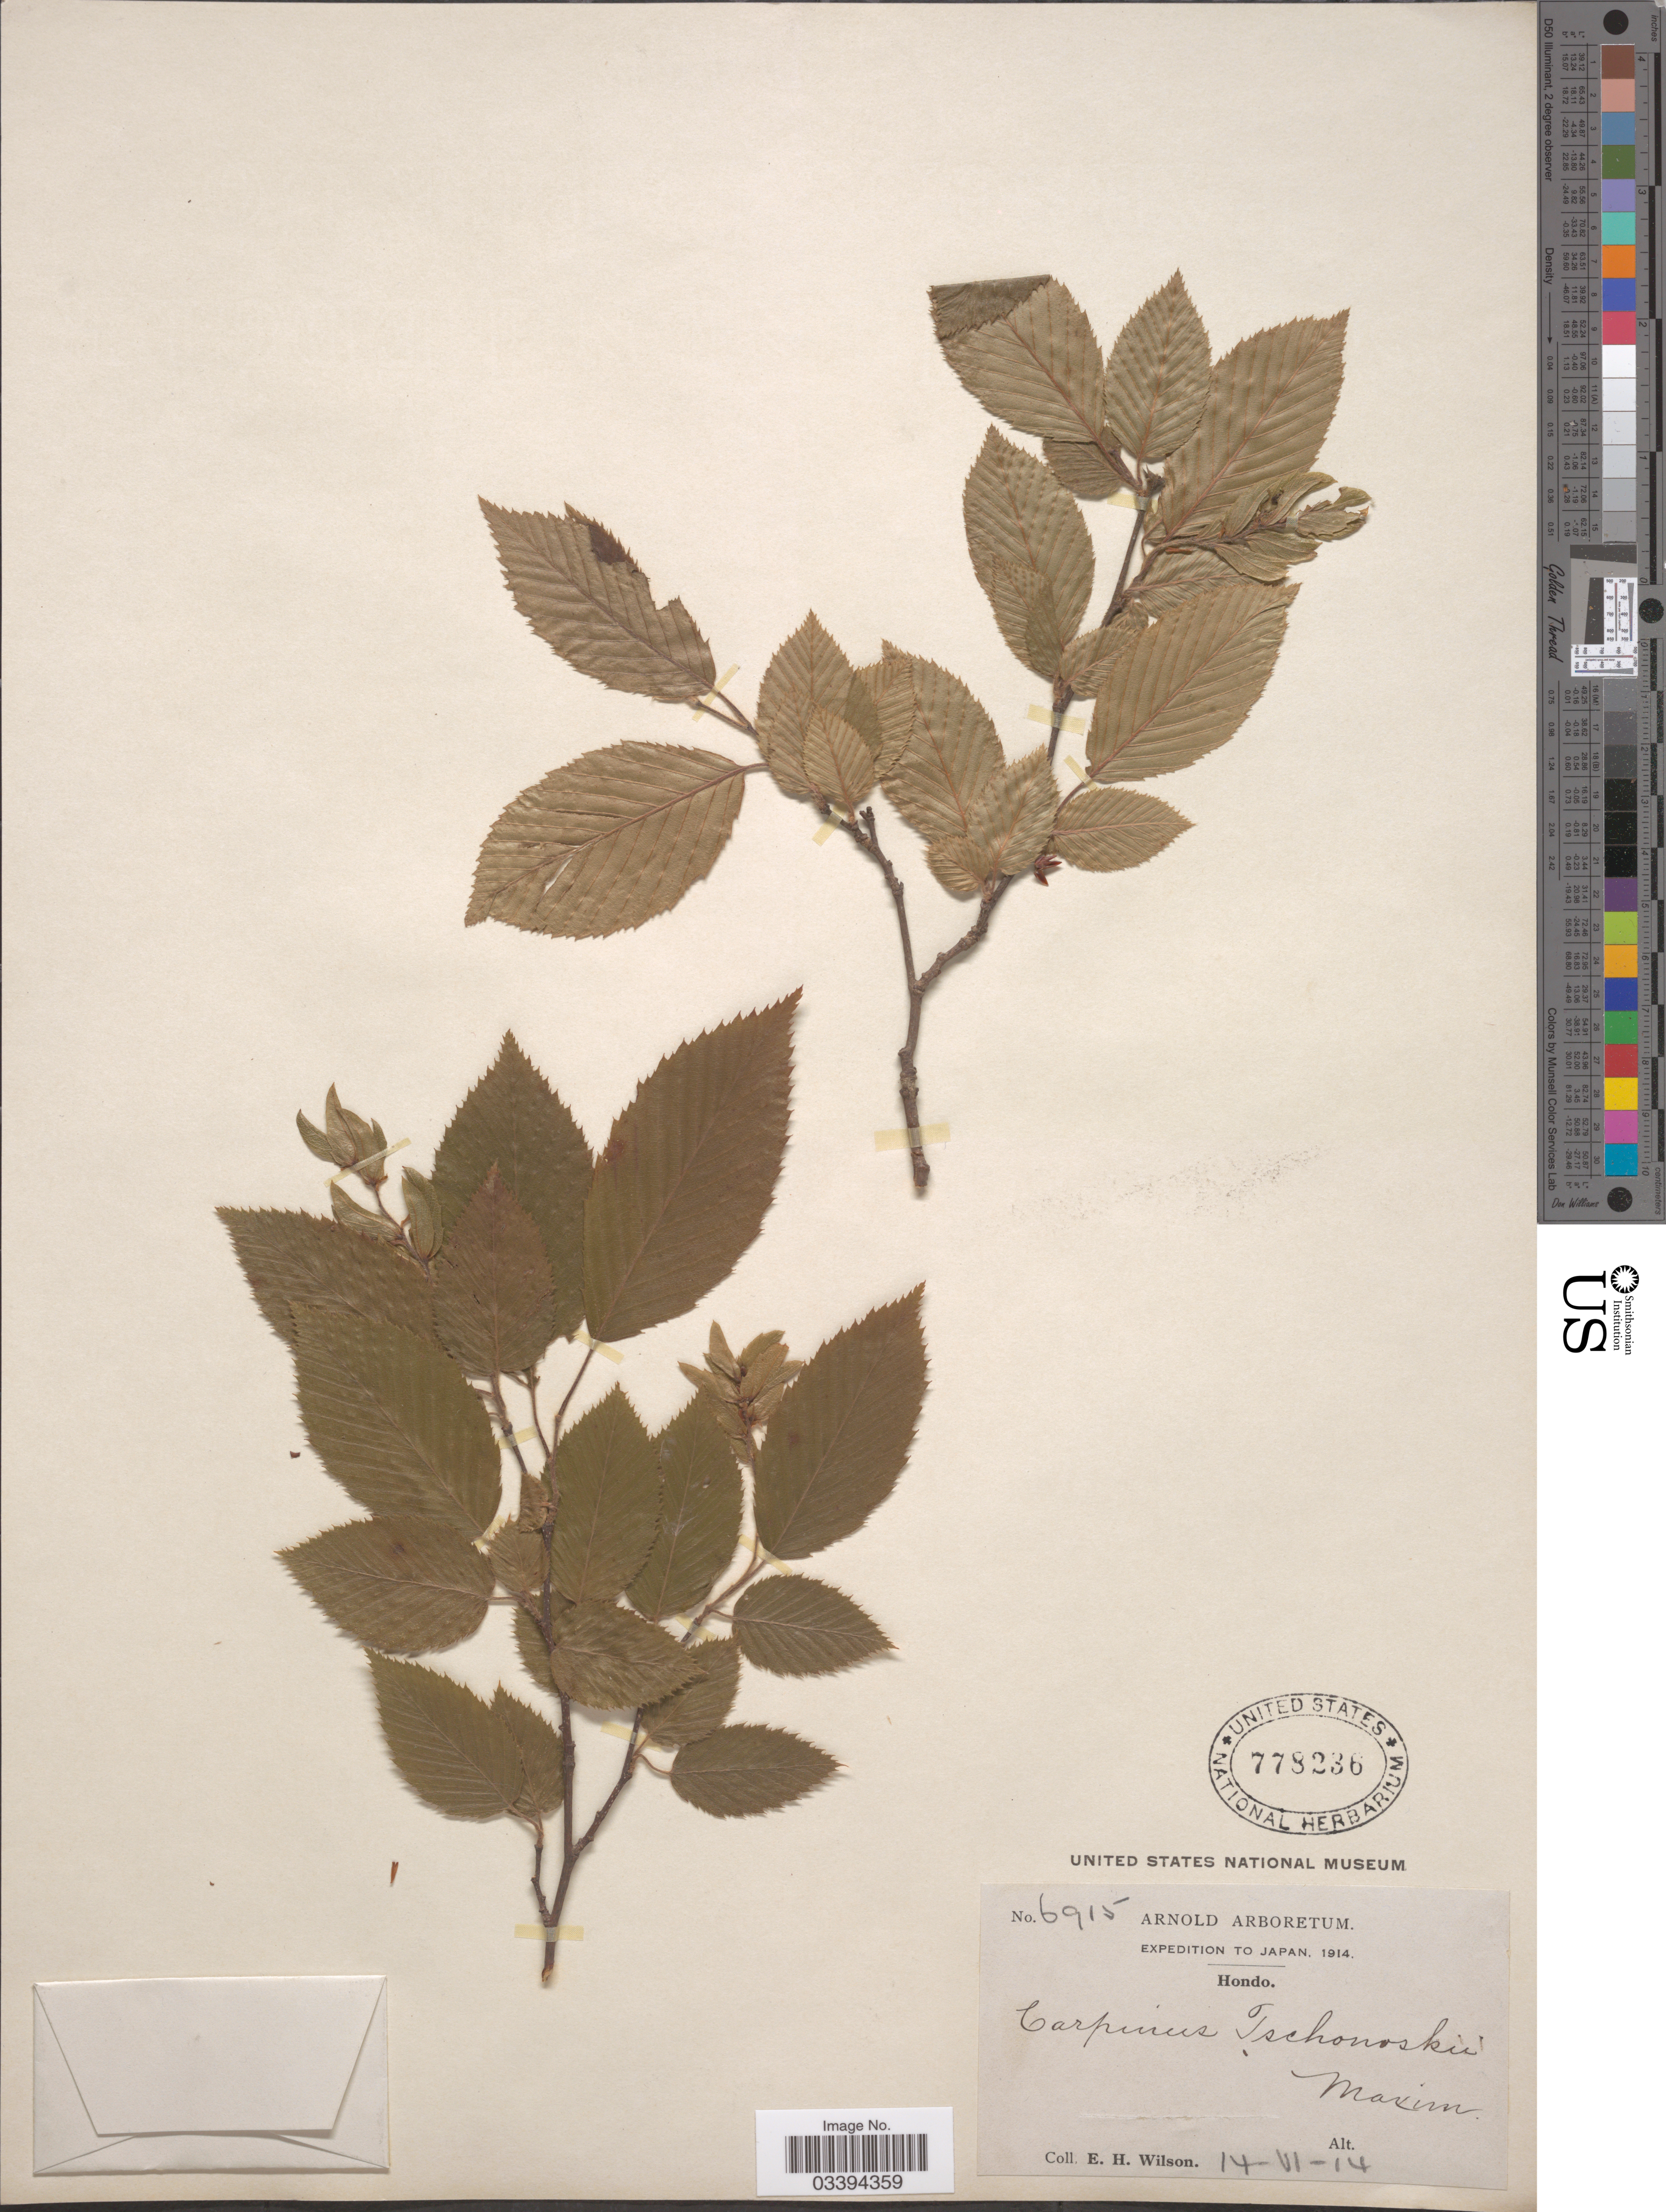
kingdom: Plantae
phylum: Tracheophyta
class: Magnoliopsida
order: Fagales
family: Betulaceae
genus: Carpinus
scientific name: Carpinus tschonoskii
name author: Maxim.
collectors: E. Wilson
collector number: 6915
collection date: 1914-06-14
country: Japan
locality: Hondo.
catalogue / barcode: US 778236